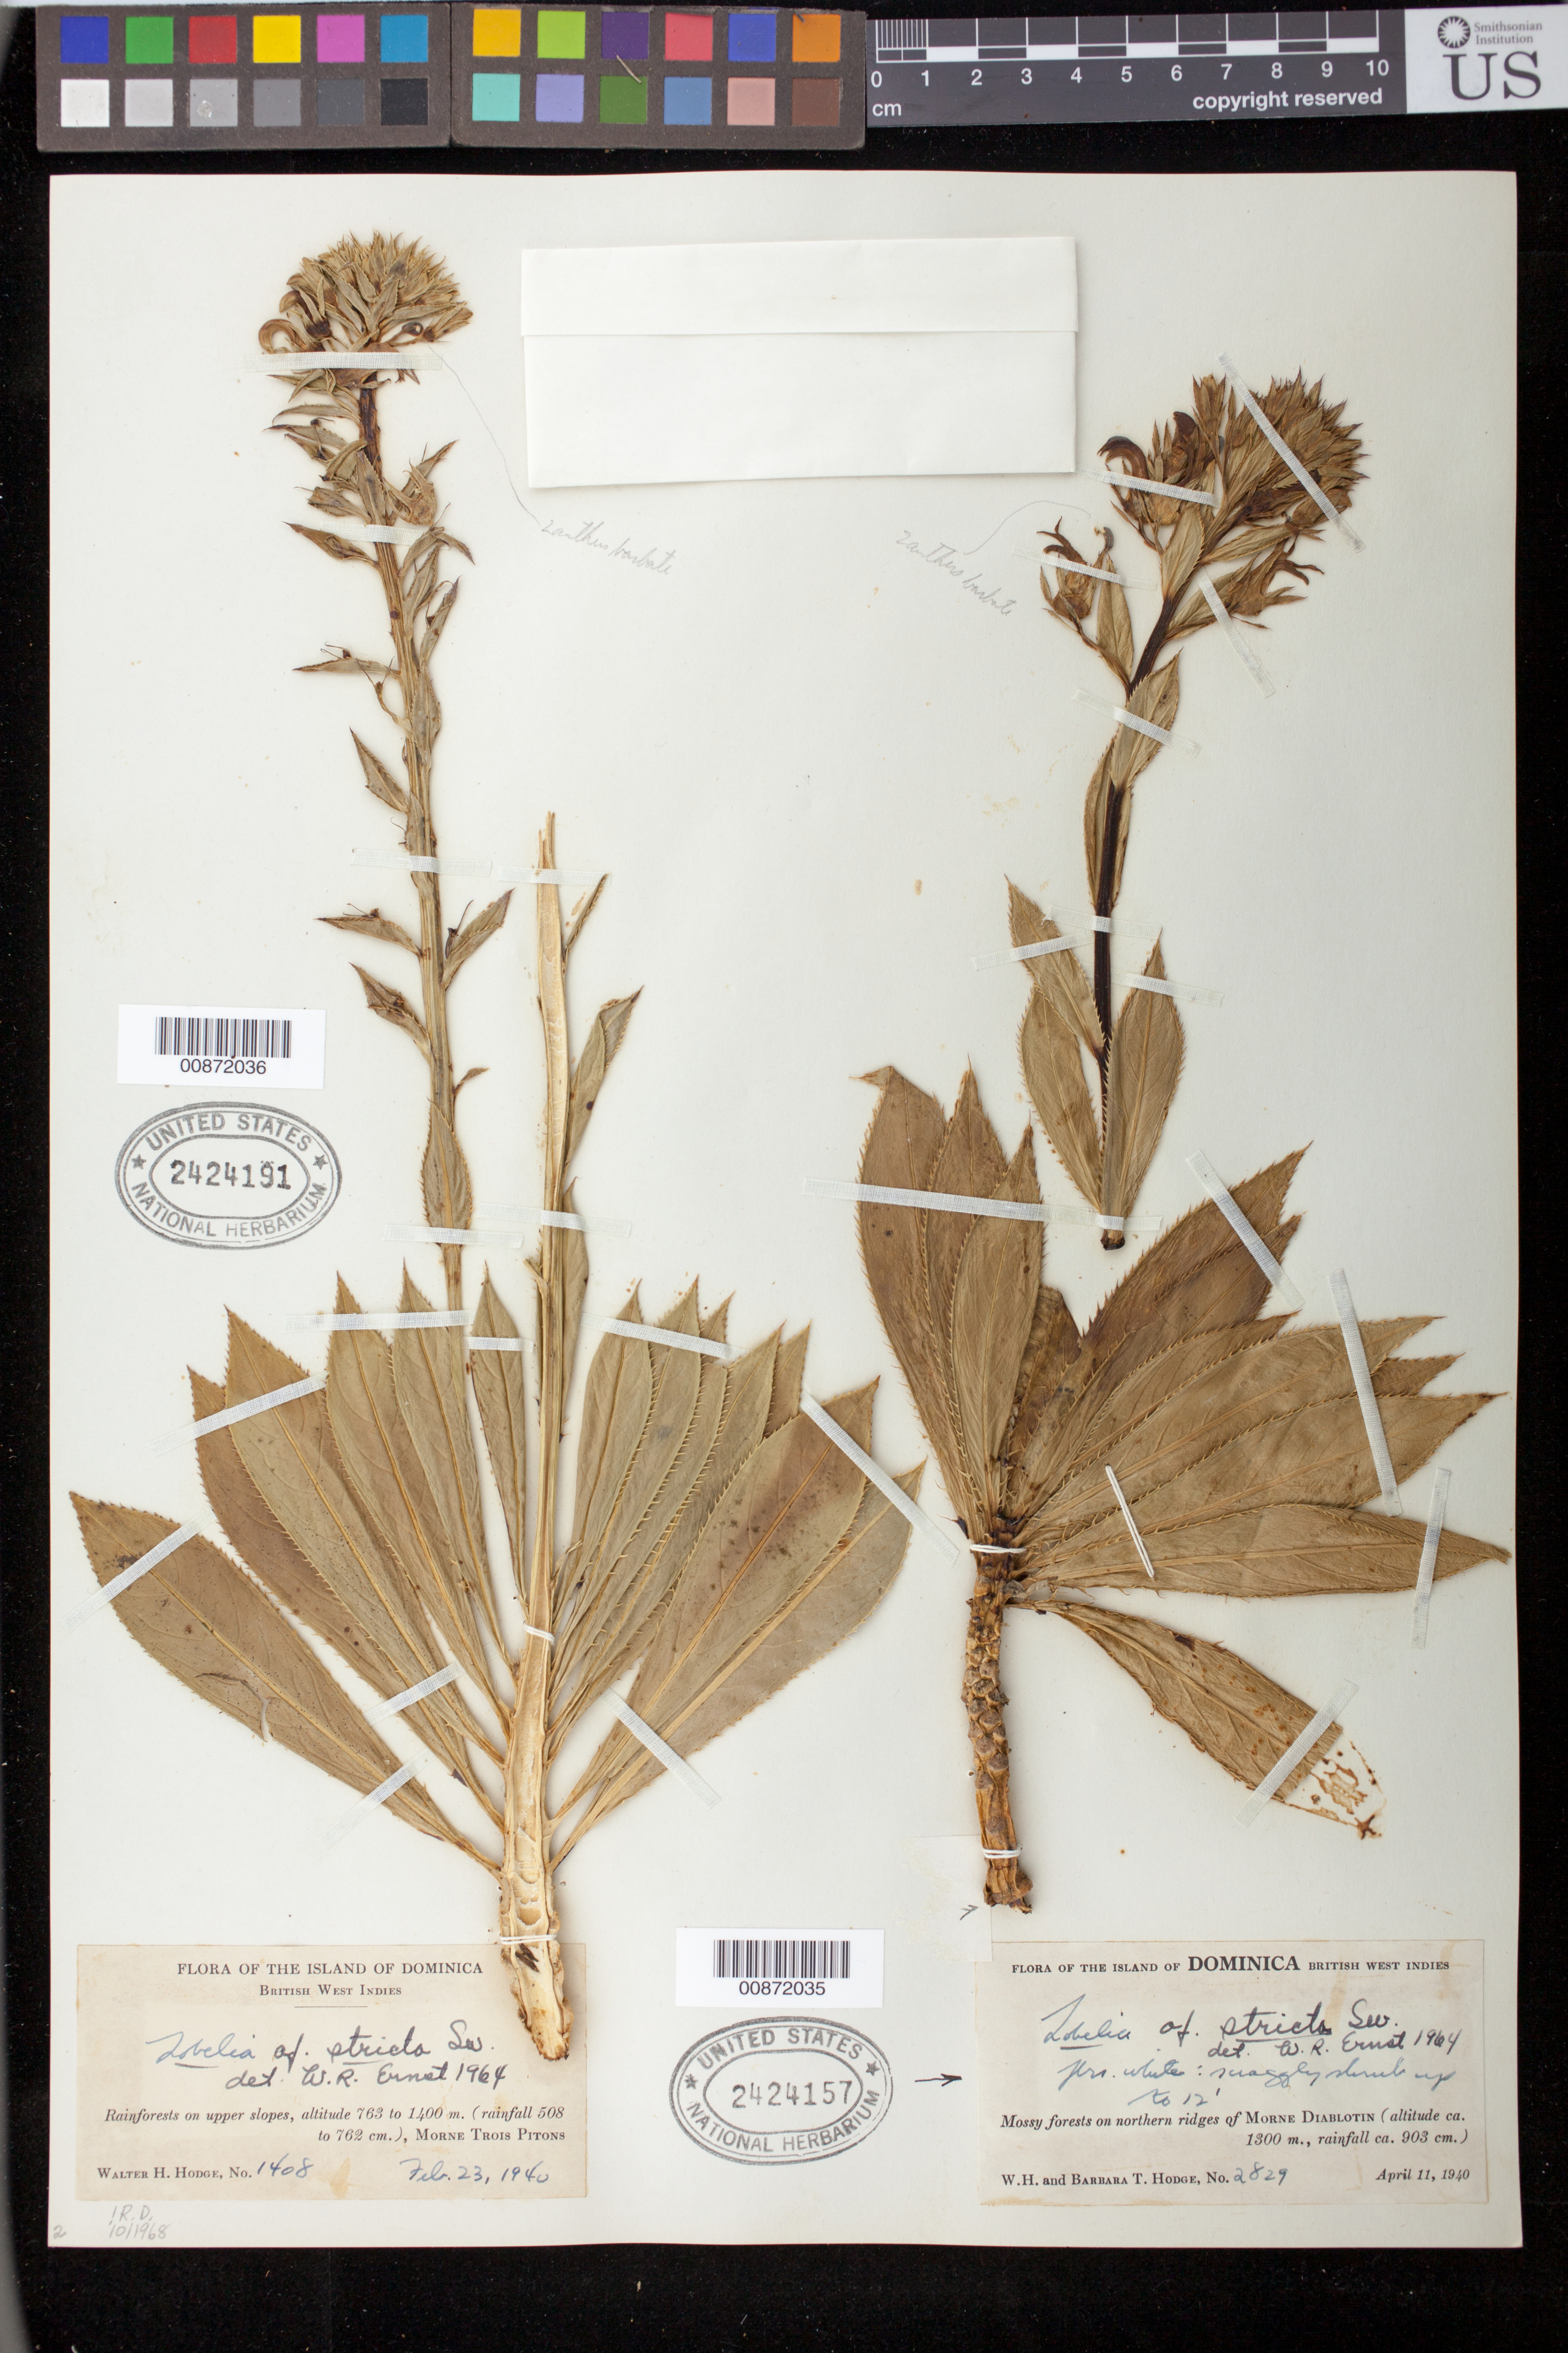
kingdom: Plantae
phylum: Tracheophyta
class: Magnoliopsida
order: Asterales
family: Campanulaceae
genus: Lobelia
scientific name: Lobelia stricta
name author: Sw.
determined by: Ernst, W. R., (US), NMNH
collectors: W. Hodge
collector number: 1408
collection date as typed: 23 Feb 1940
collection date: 1940-02-23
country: Dominica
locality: Morne Trois Pitons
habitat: Rainforests on upper slopes (rainfall 508 t0762 cm)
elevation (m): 763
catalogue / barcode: US 2424191